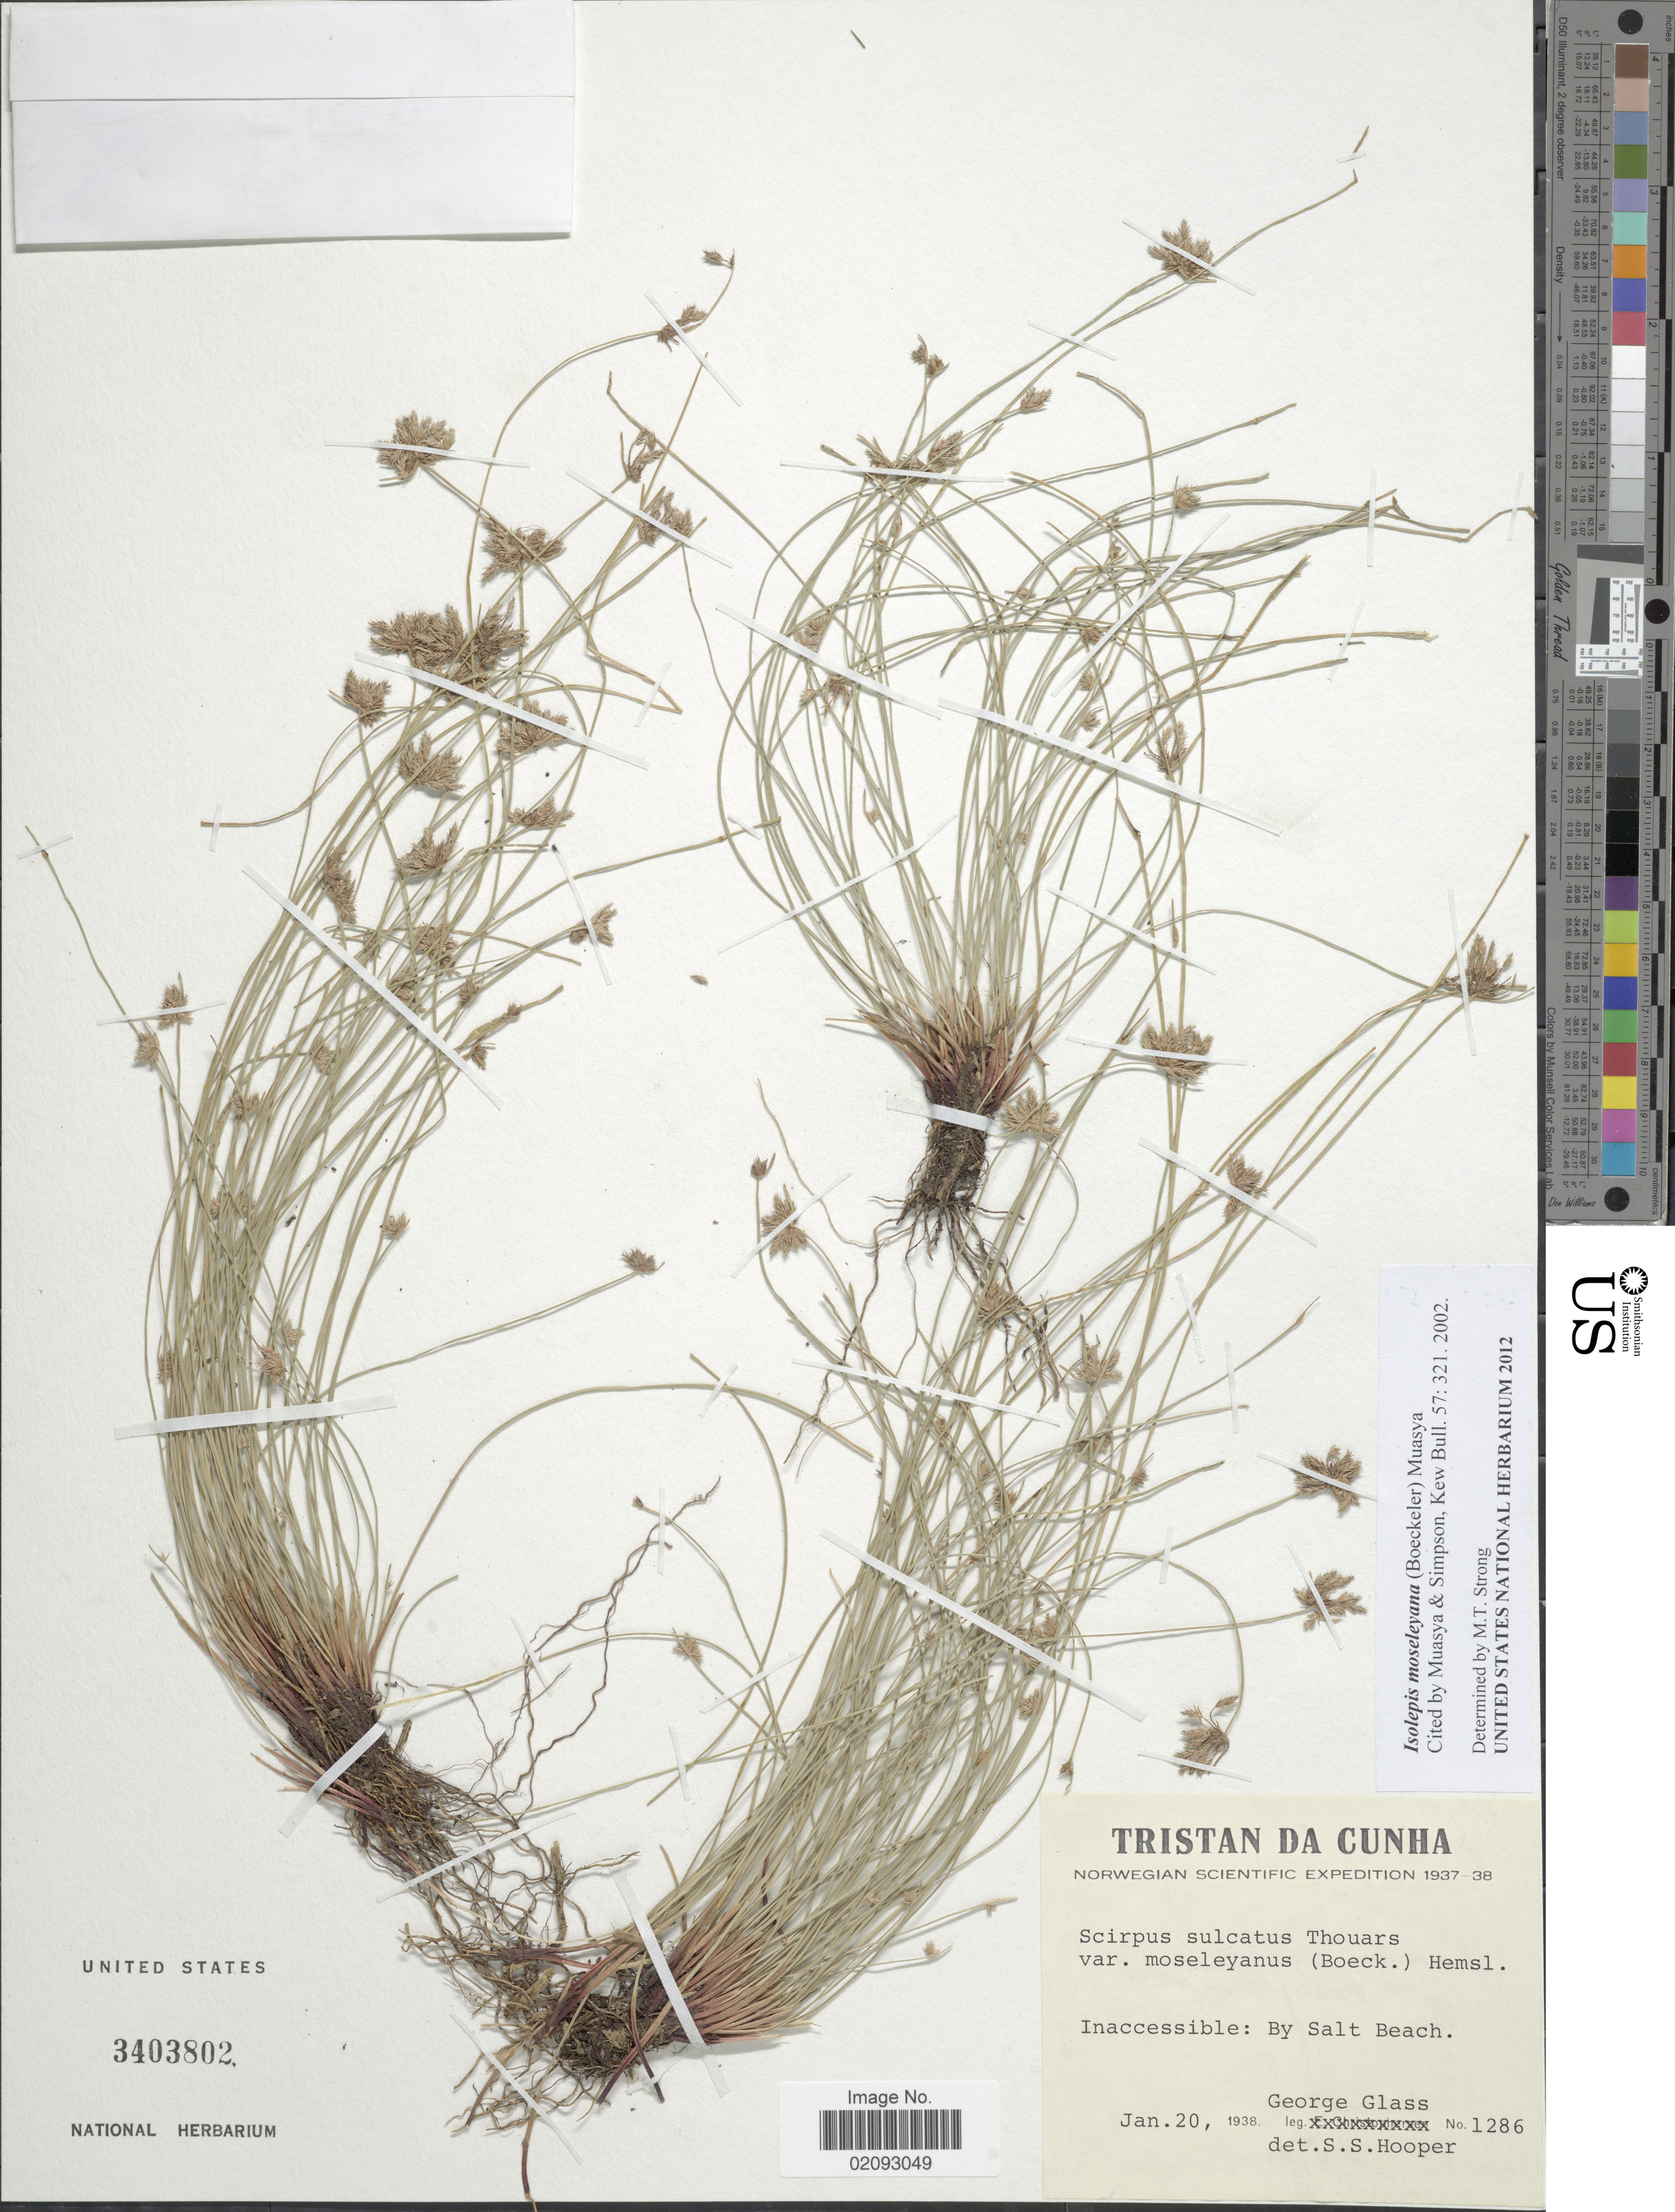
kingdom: Plantae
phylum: Tracheophyta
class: Liliopsida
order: Poales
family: Cyperaceae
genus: Isolepis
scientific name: Isolepis moseleyana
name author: (Boeckeler) Muasya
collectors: G. Glass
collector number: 1286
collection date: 1938-01-20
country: St. Helena Islands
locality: Tristan da Cunha, Inaccessible: By Salt Beach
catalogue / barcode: US 3403802